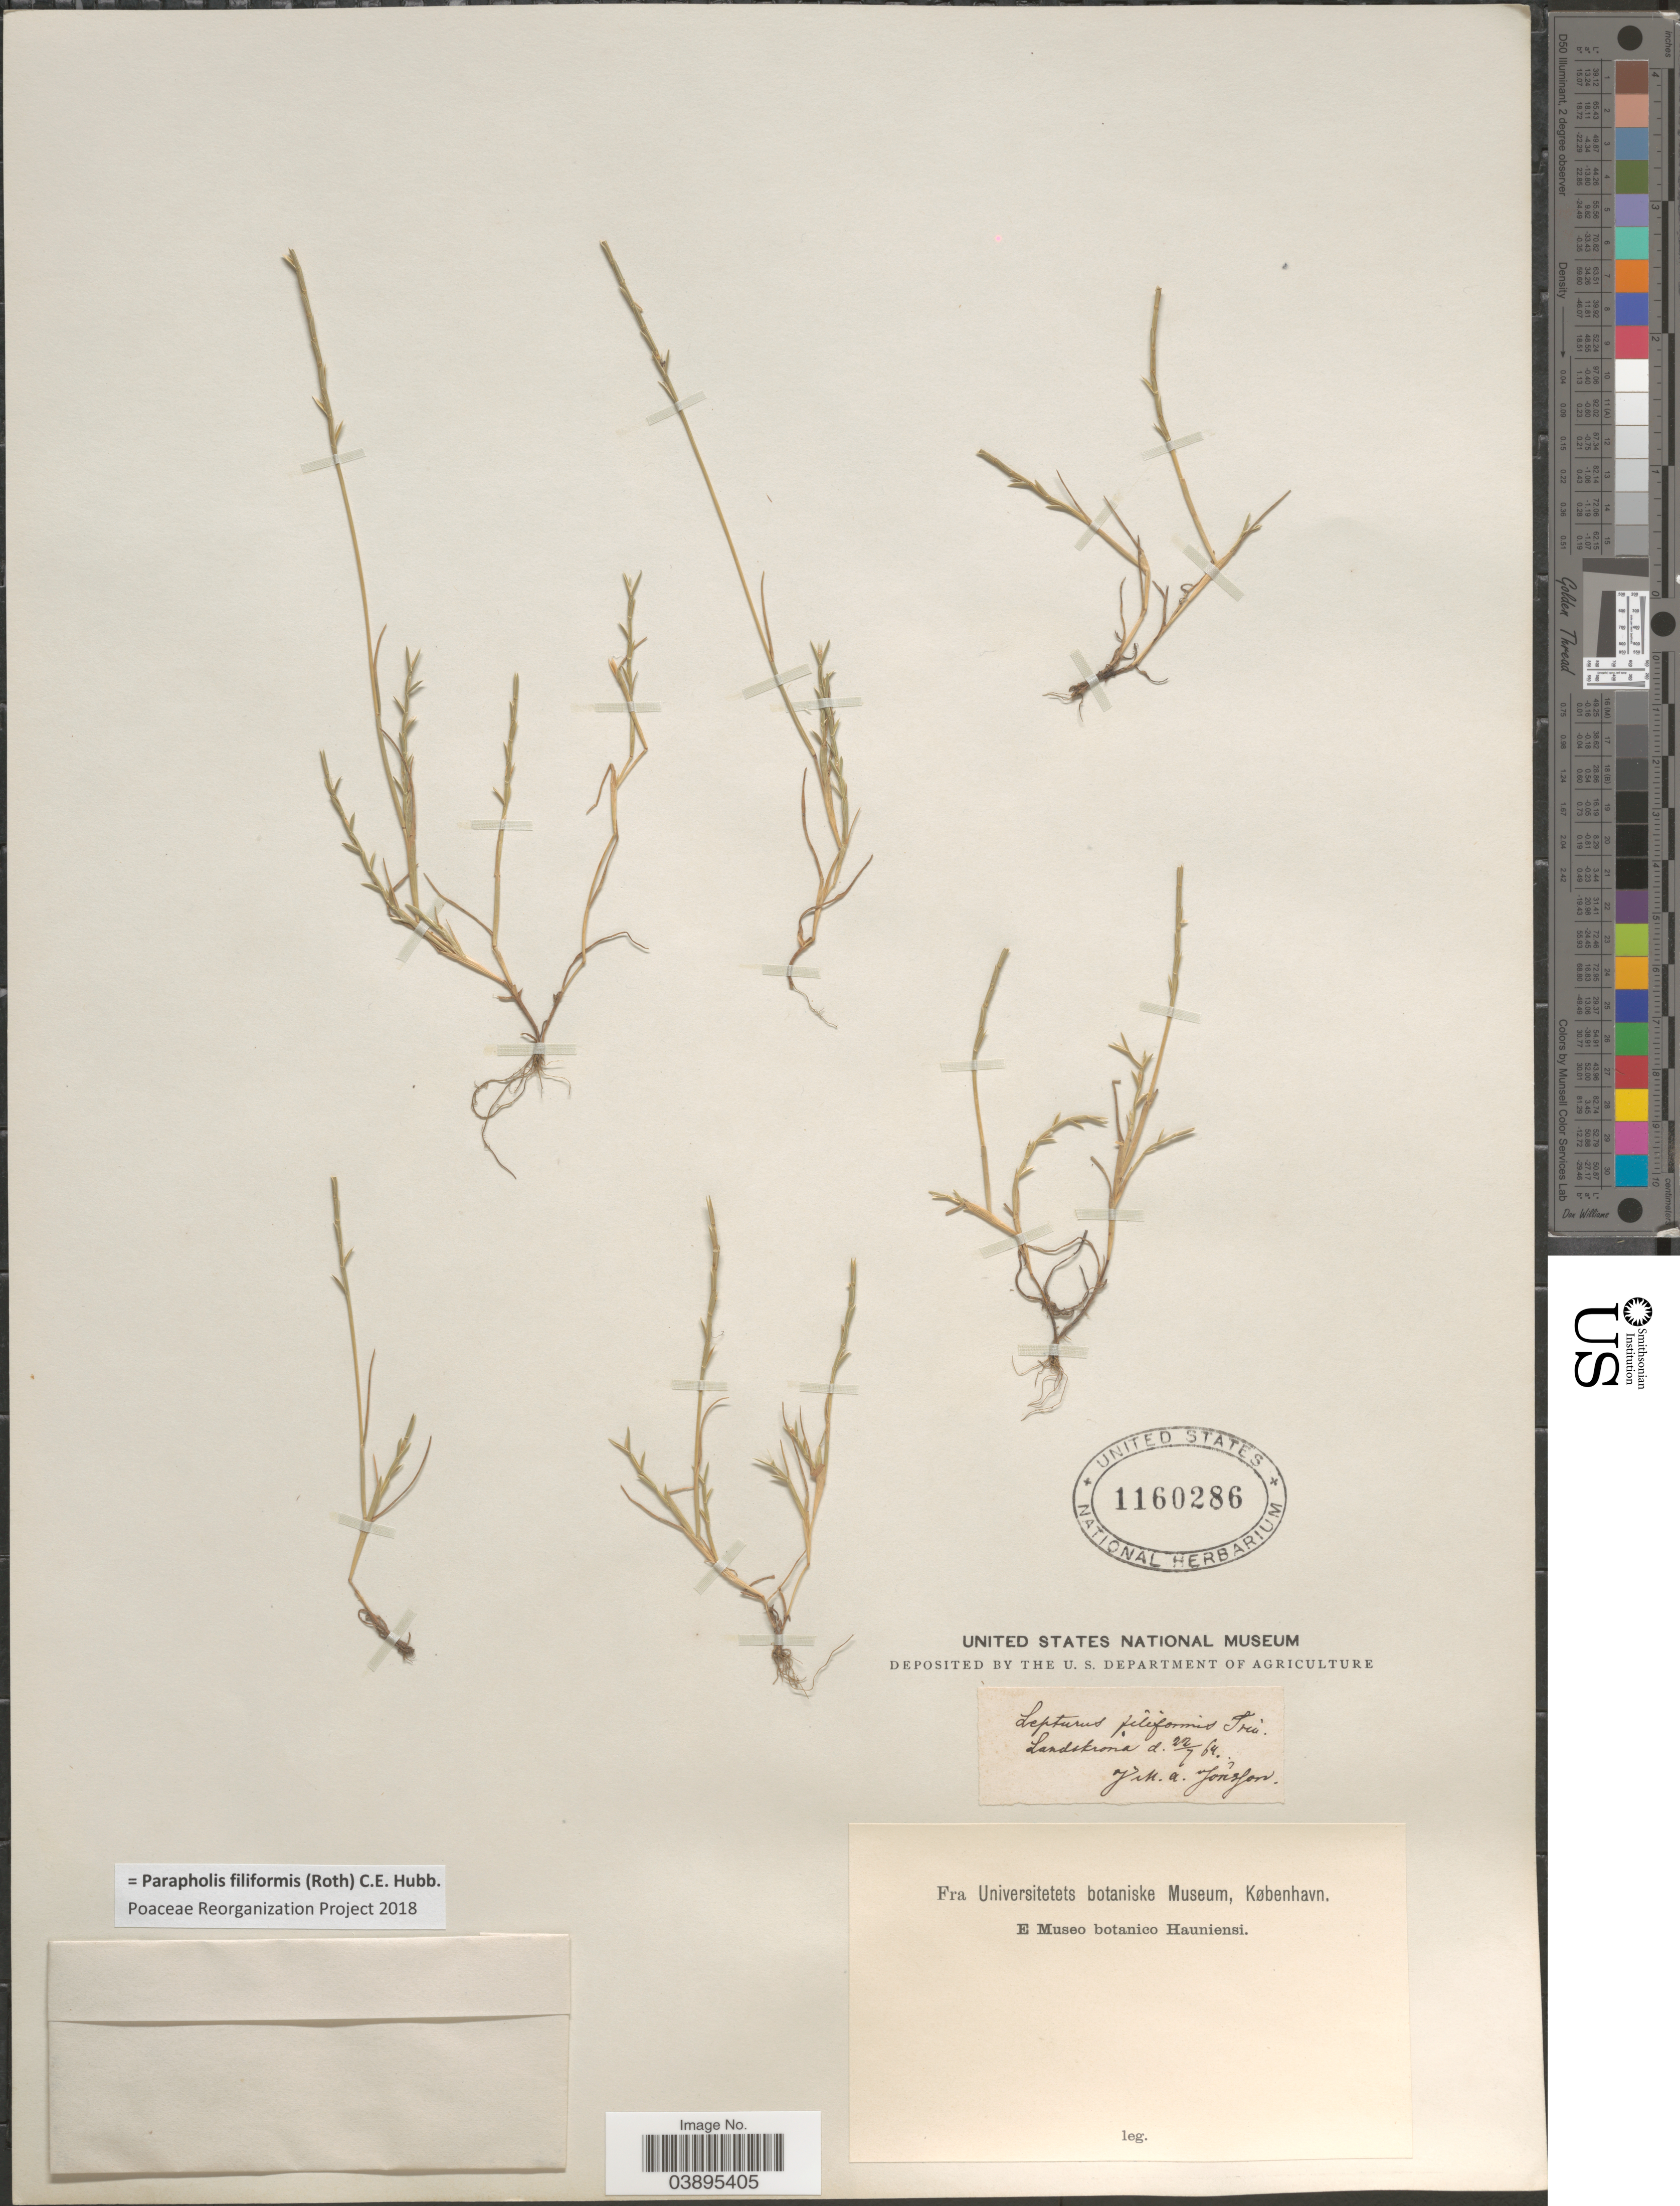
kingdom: Plantae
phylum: Tracheophyta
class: Liliopsida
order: Poales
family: Poaceae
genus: Parapholis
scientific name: Parapholis filiformis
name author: (Roth) C.E. Hubb.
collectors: J. Jónsson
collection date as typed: Transcribed d/m/y: 22/7/64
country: Sweden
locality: Landskrona.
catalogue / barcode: US 1160286